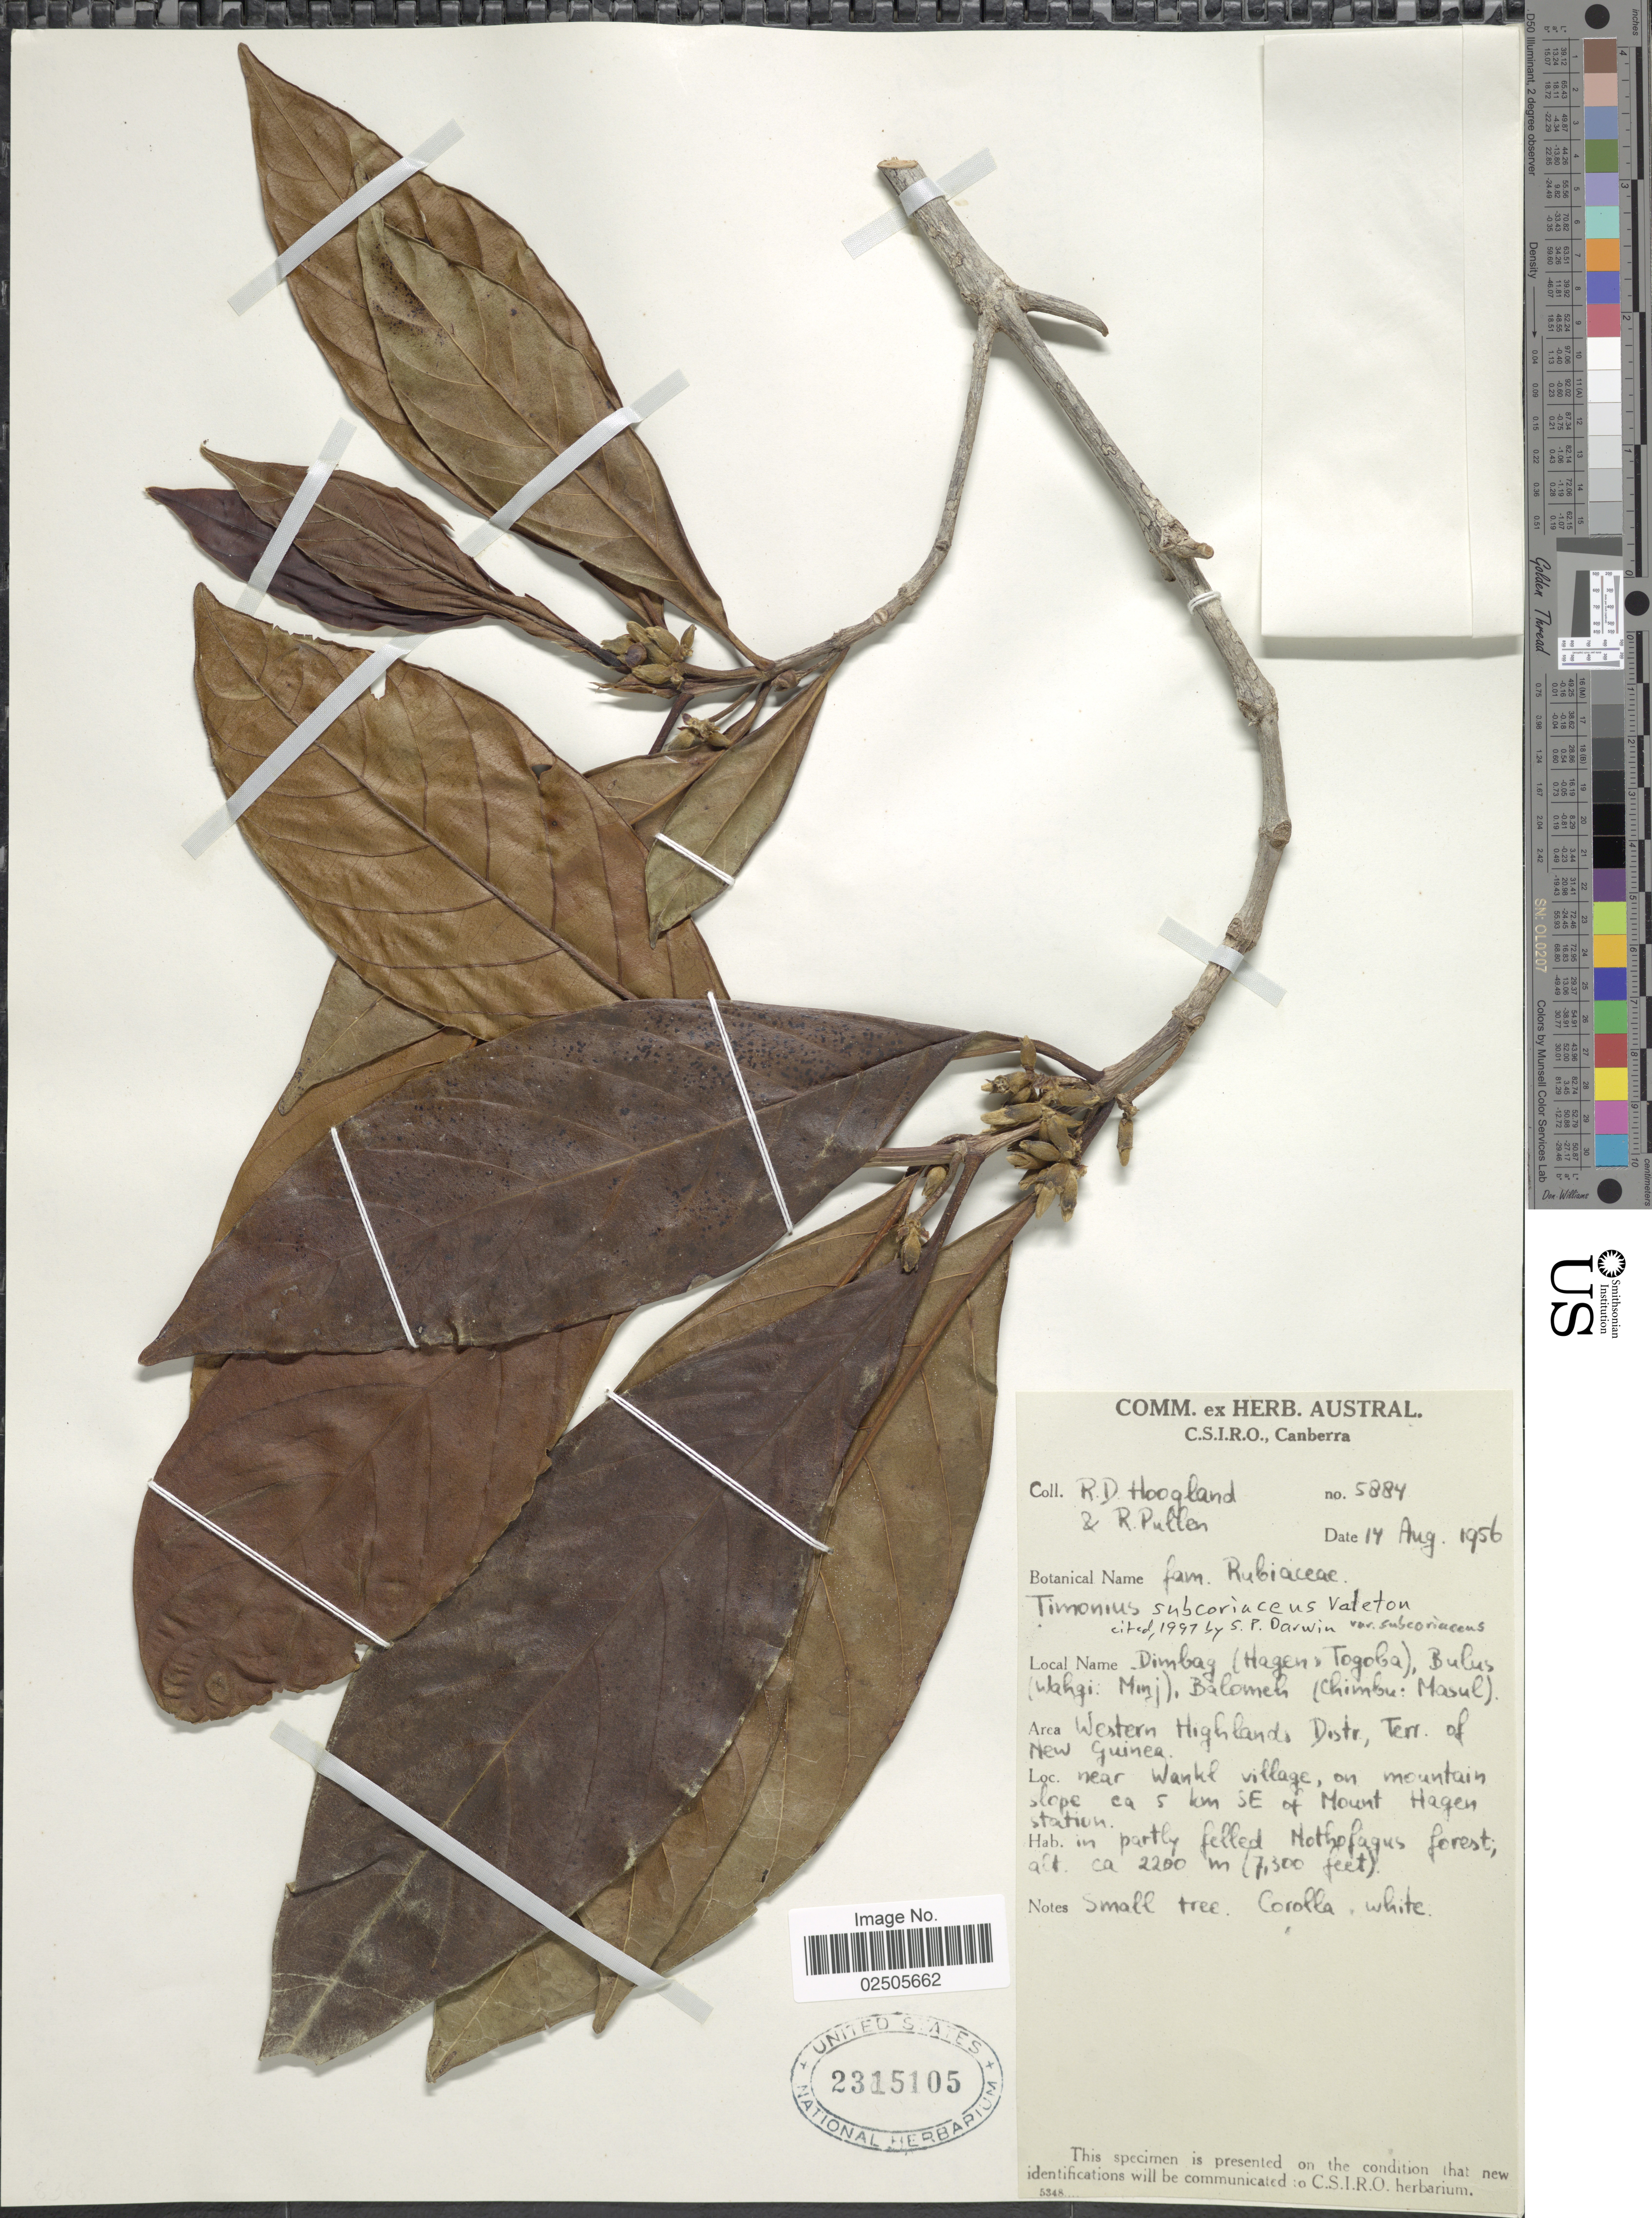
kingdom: Plantae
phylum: Tracheophyta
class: Magnoliopsida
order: Gentianales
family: Rubiaceae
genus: Timonius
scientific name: Timonius subcoriaceus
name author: Valeton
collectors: R. D. Hoogland & R. Pullen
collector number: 5884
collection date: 1956-08-14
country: Papua New Guinea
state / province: Western Highlands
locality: Distr. Terr. of New Guinea, near Wankl village, on mountain slope ca. 5 km SE of Mount Hagen Station [interpreted]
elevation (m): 2200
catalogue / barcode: US 2315105